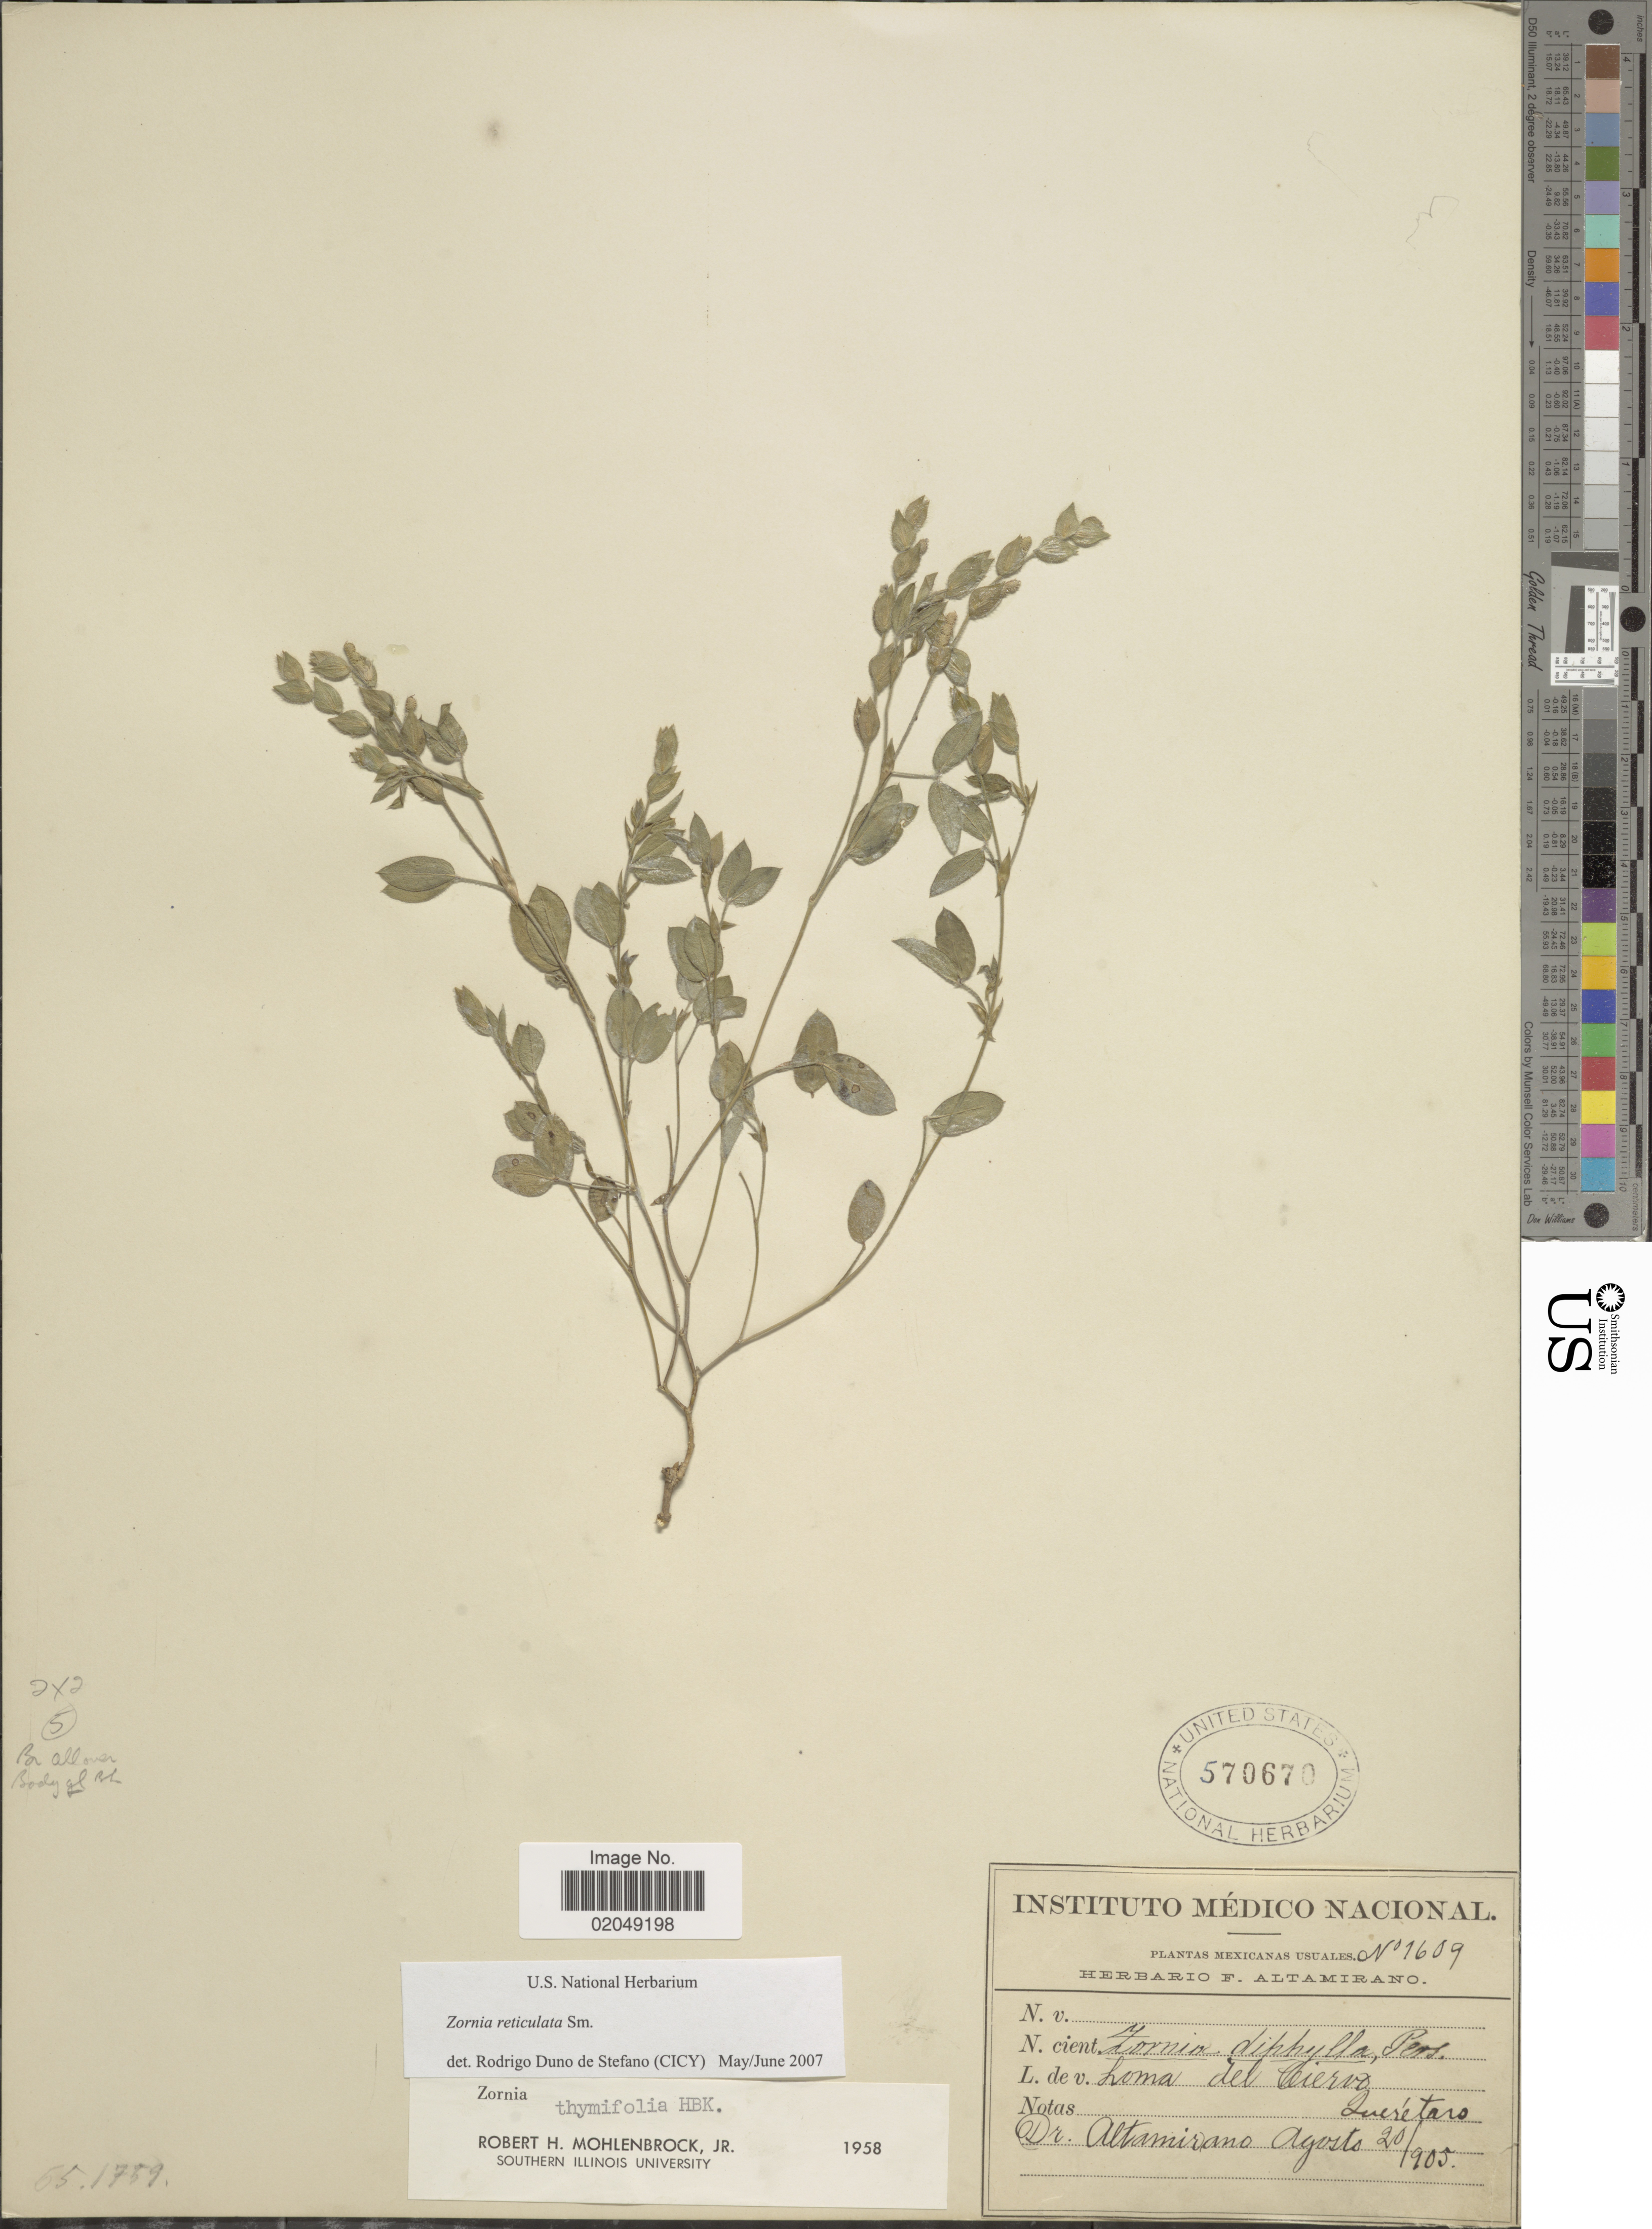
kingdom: Plantae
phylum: Tracheophyta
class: Magnoliopsida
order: Fabales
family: Fabaceae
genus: Zornia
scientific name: Zornia reticulata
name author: Sm.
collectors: Altamirano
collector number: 1609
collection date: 1905-08-20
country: Mexico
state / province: Querétaro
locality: Mexicanas Usuales, Loma del Ciervo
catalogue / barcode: US 570670